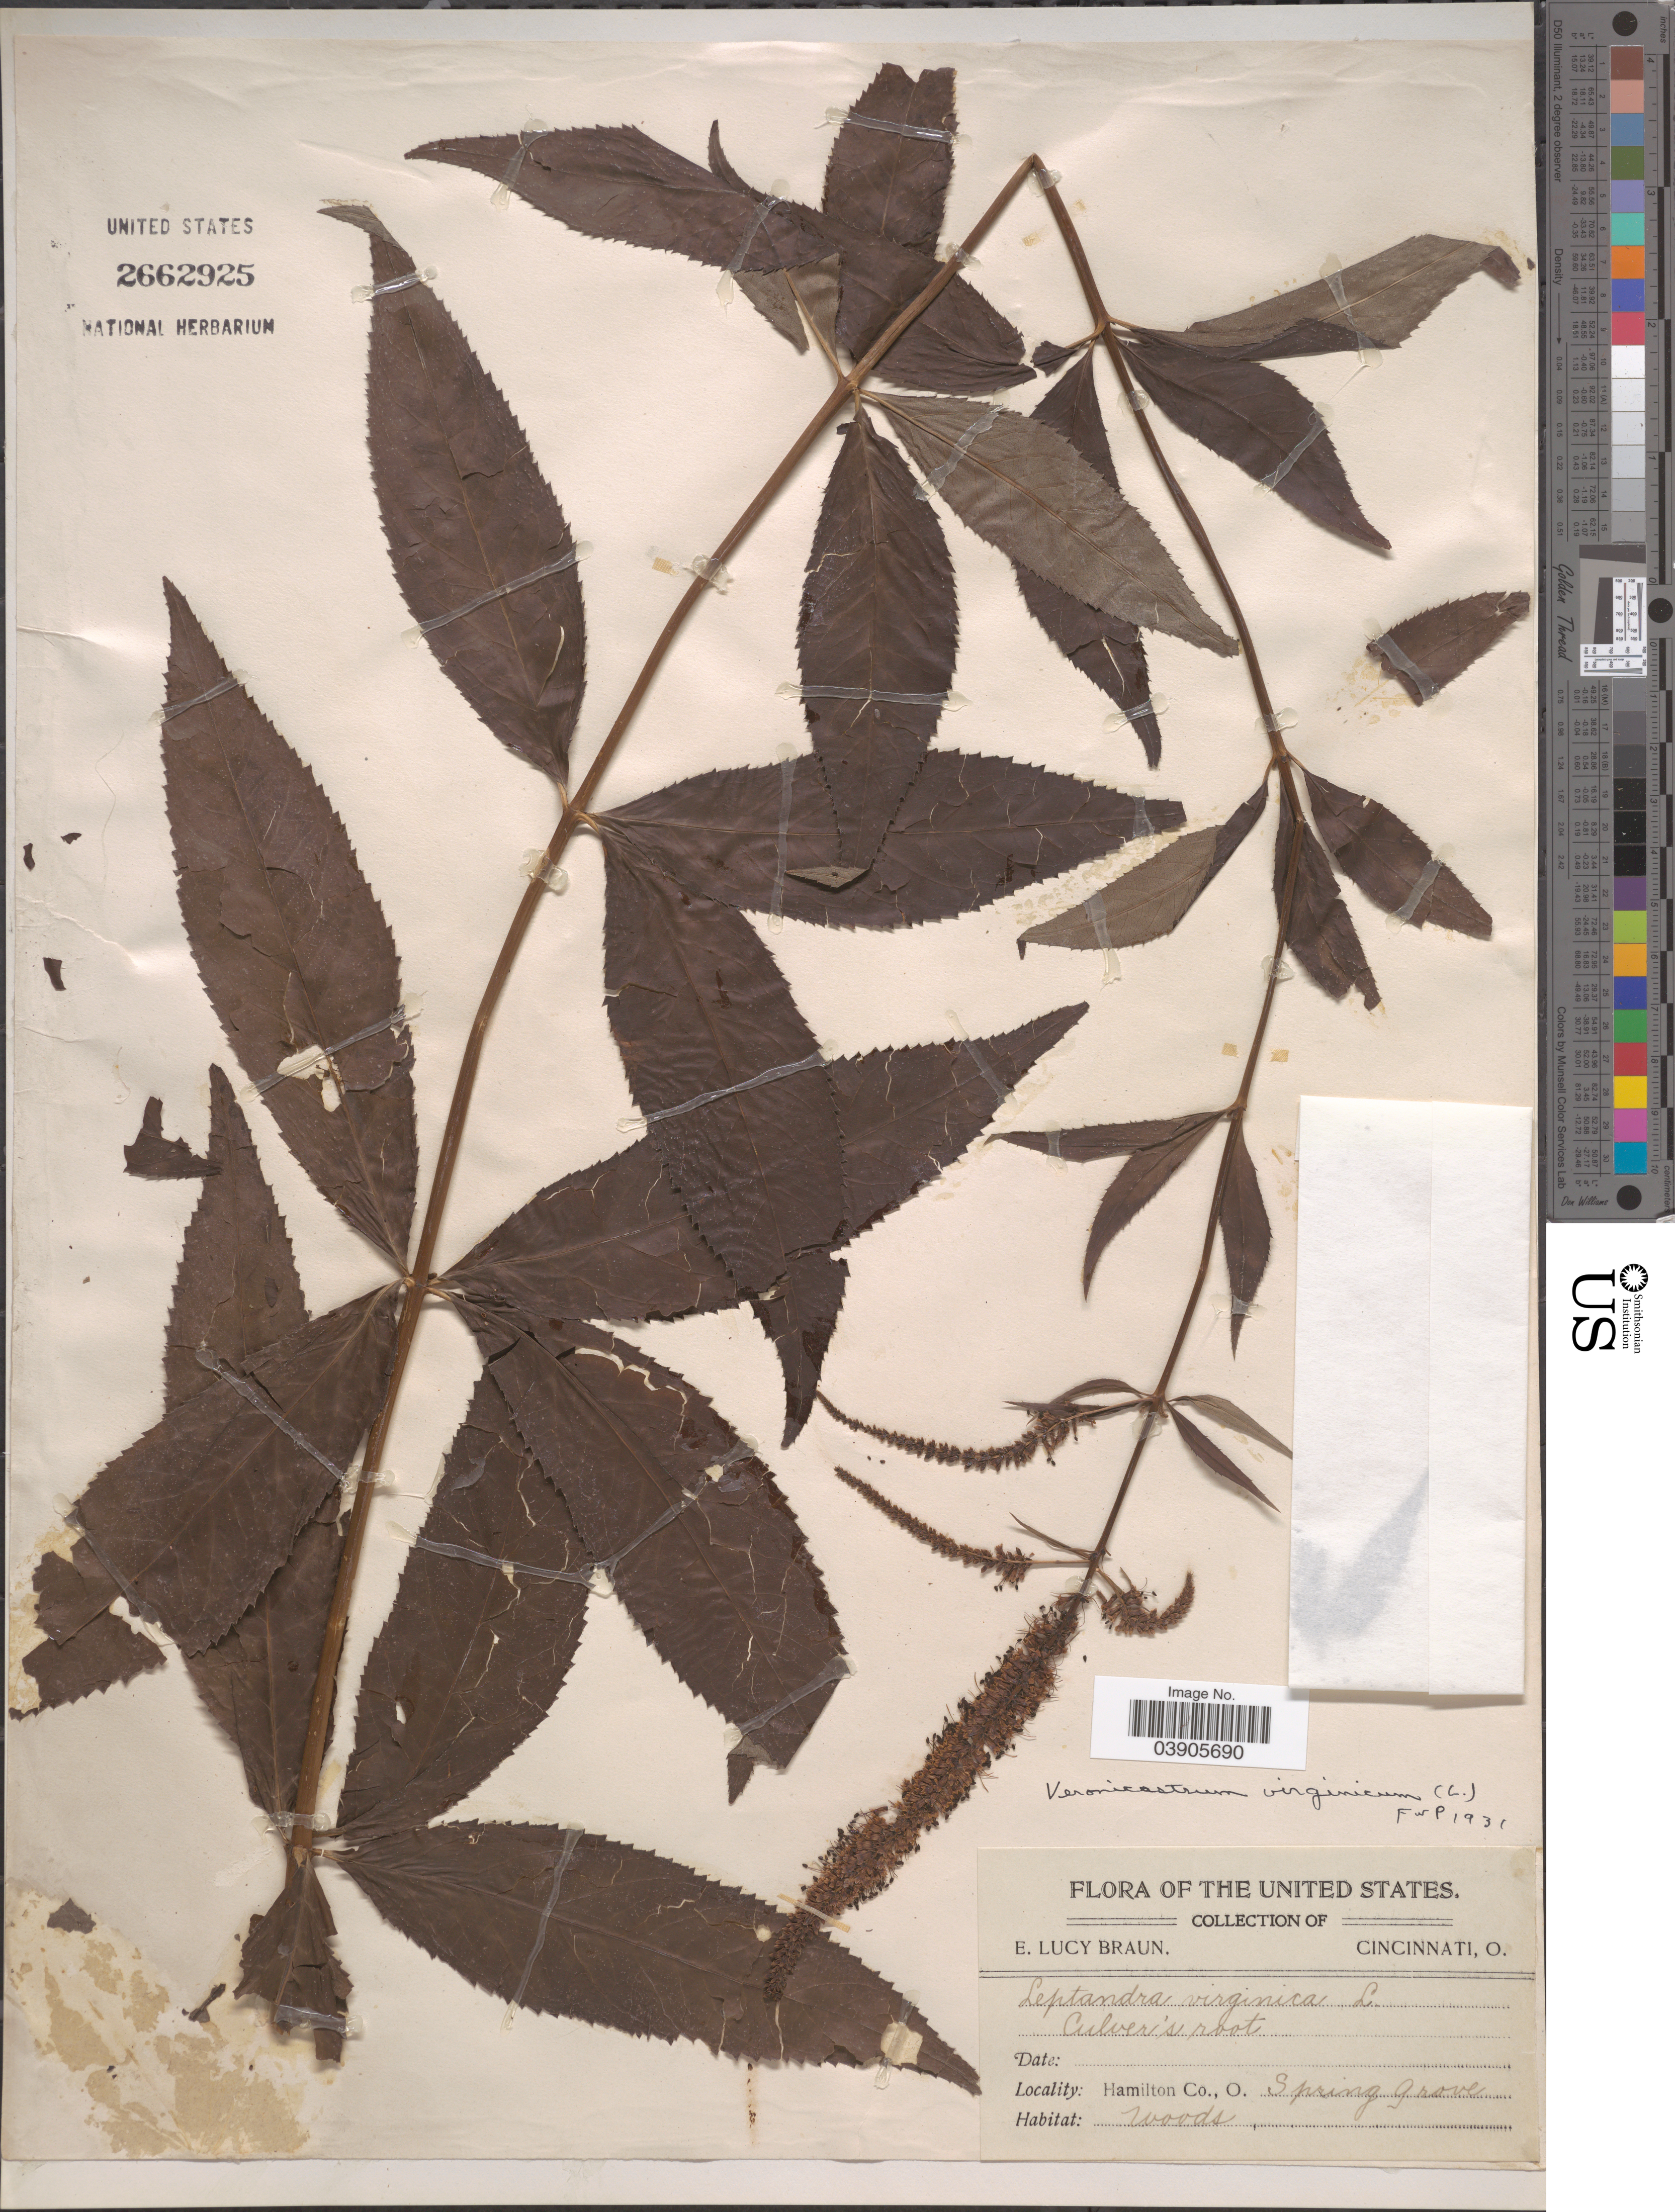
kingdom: Plantae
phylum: Tracheophyta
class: Magnoliopsida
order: Lamiales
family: Plantaginaceae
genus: Veronicastrum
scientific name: Veronicastrum virginicum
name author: (L.) Farw.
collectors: E. L. Braun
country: United States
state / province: Ohio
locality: Hamilton Co. Spring Grove.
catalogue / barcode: US 2662925